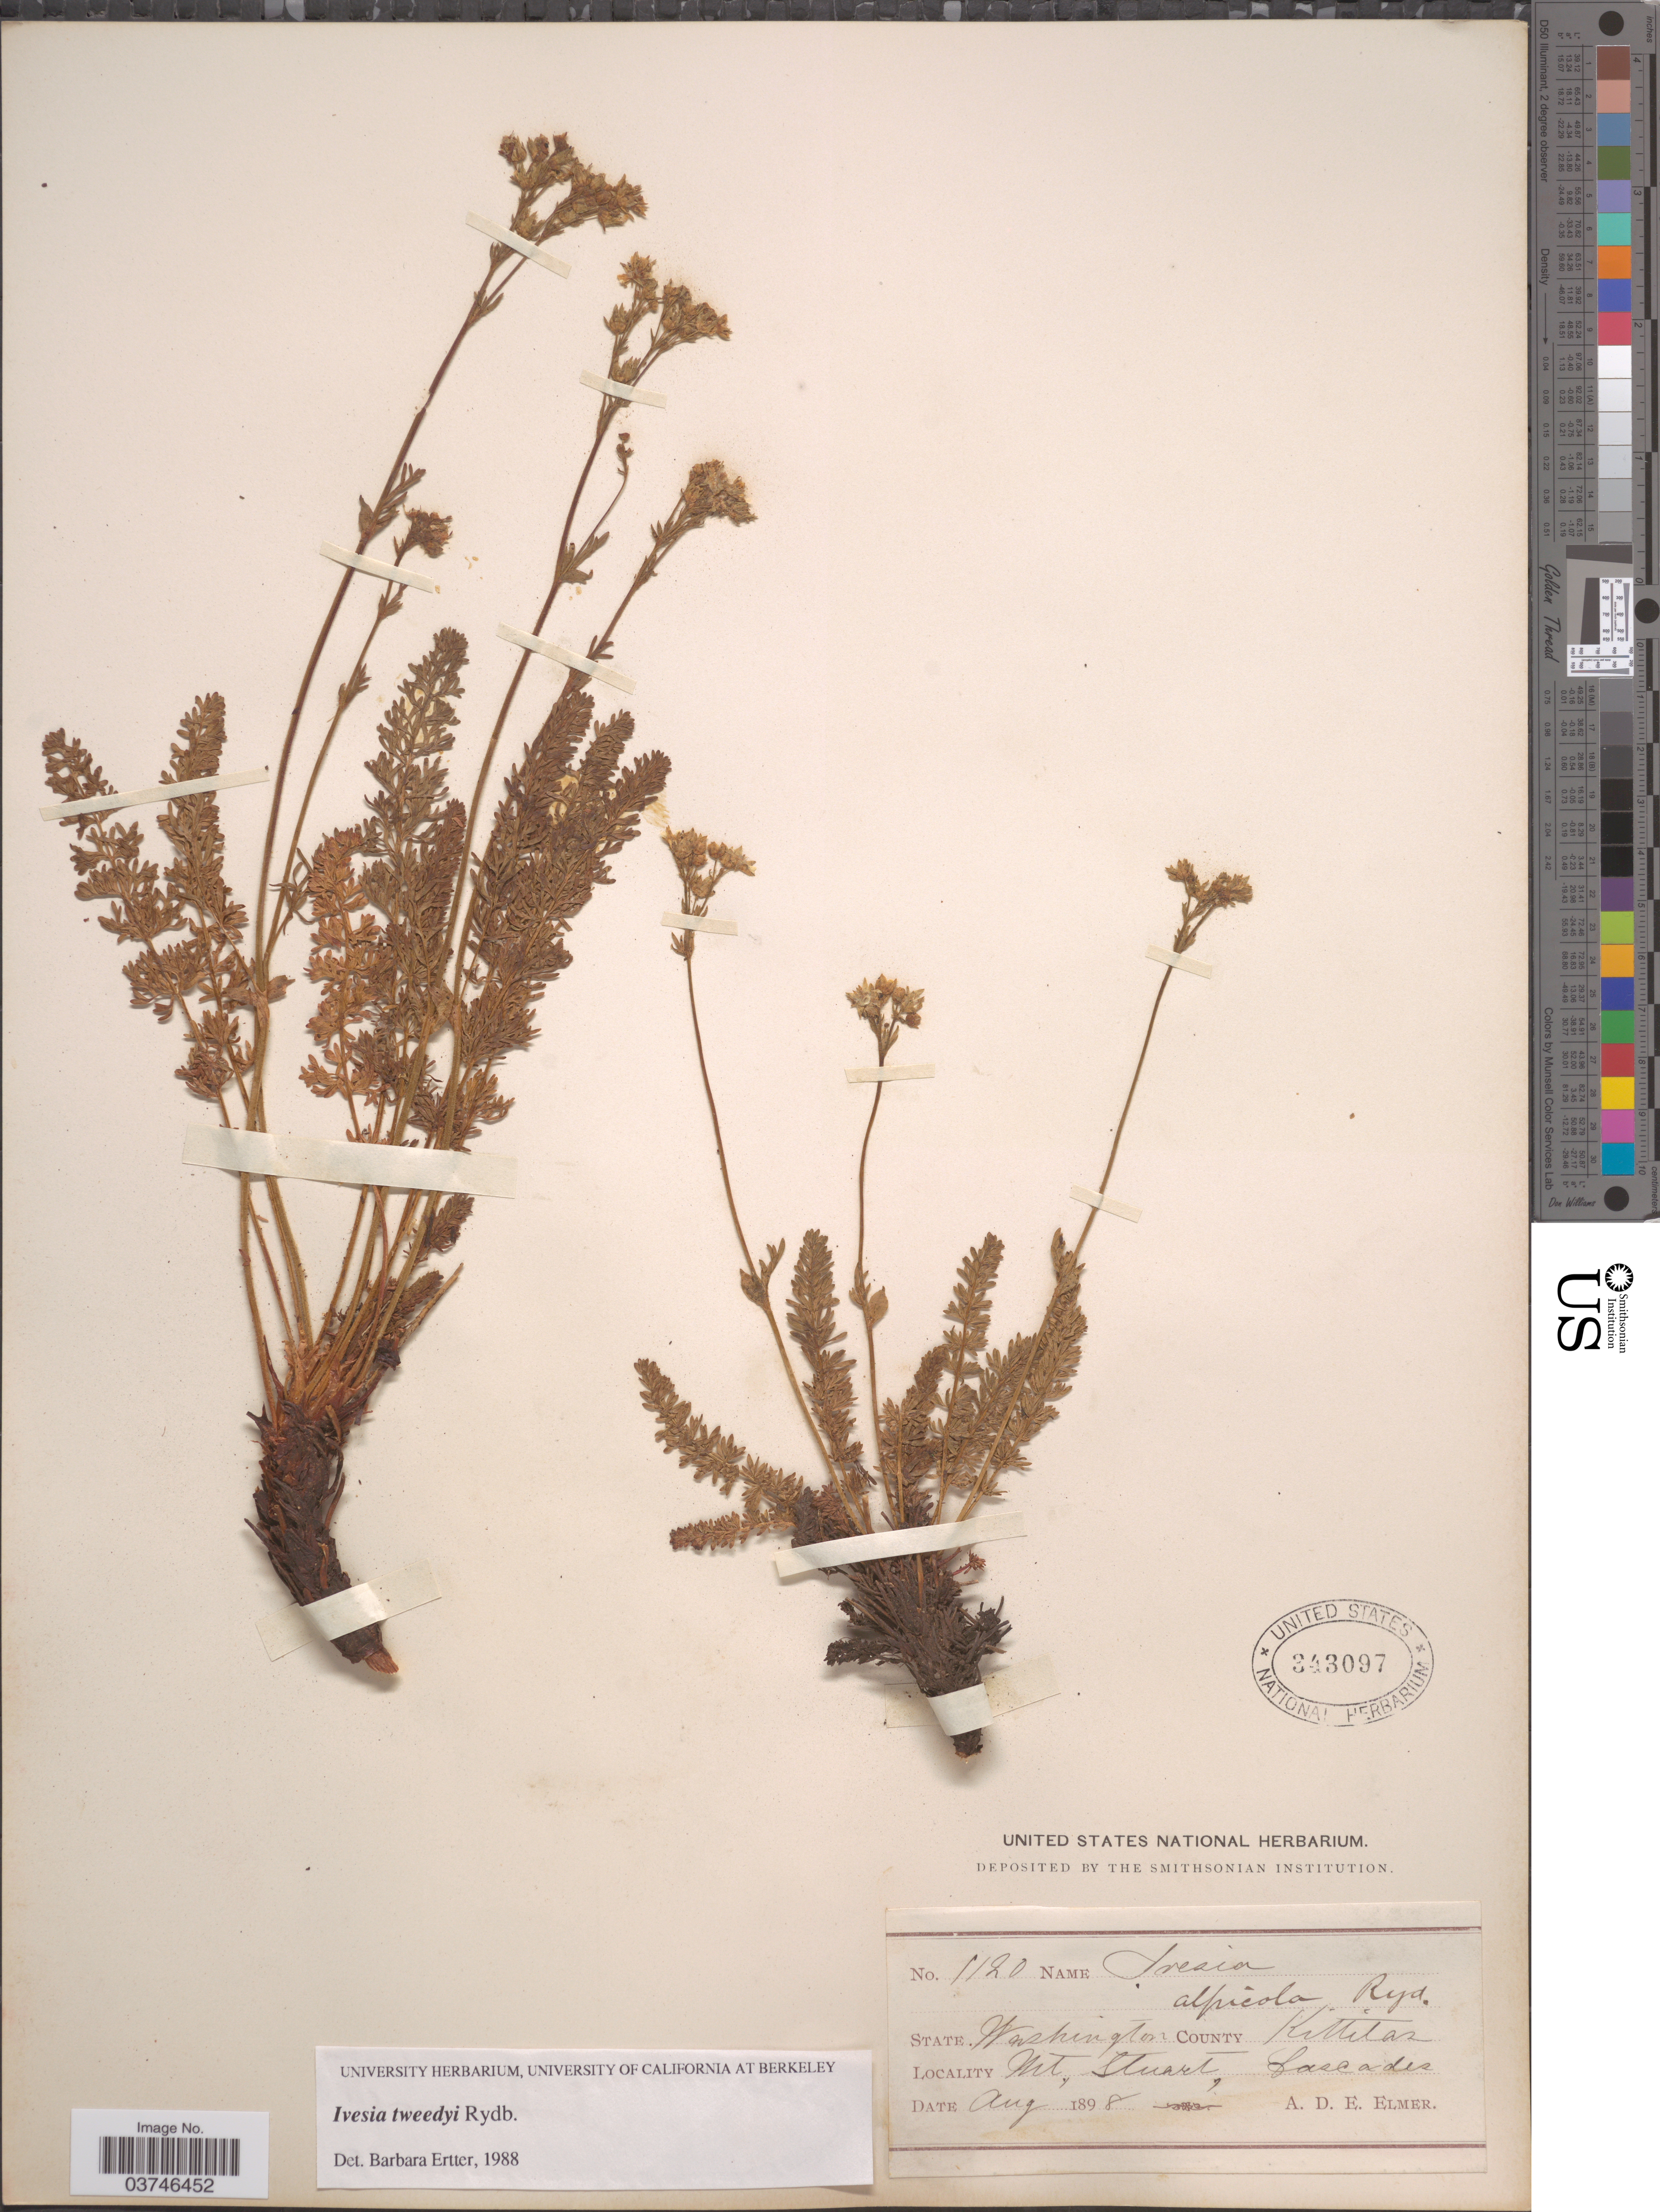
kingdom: Plantae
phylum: Tracheophyta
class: Magnoliopsida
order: Rosales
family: Rosaceae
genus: Potentilla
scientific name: Potentilla tweedyi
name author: (Rydb.) J.T. Howell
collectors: A. D. E. Elmer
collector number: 1120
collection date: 1898-08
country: United States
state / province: Washington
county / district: Kittitas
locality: County Kittitas. Mt. Stuart, Cascades.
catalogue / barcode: US 343097